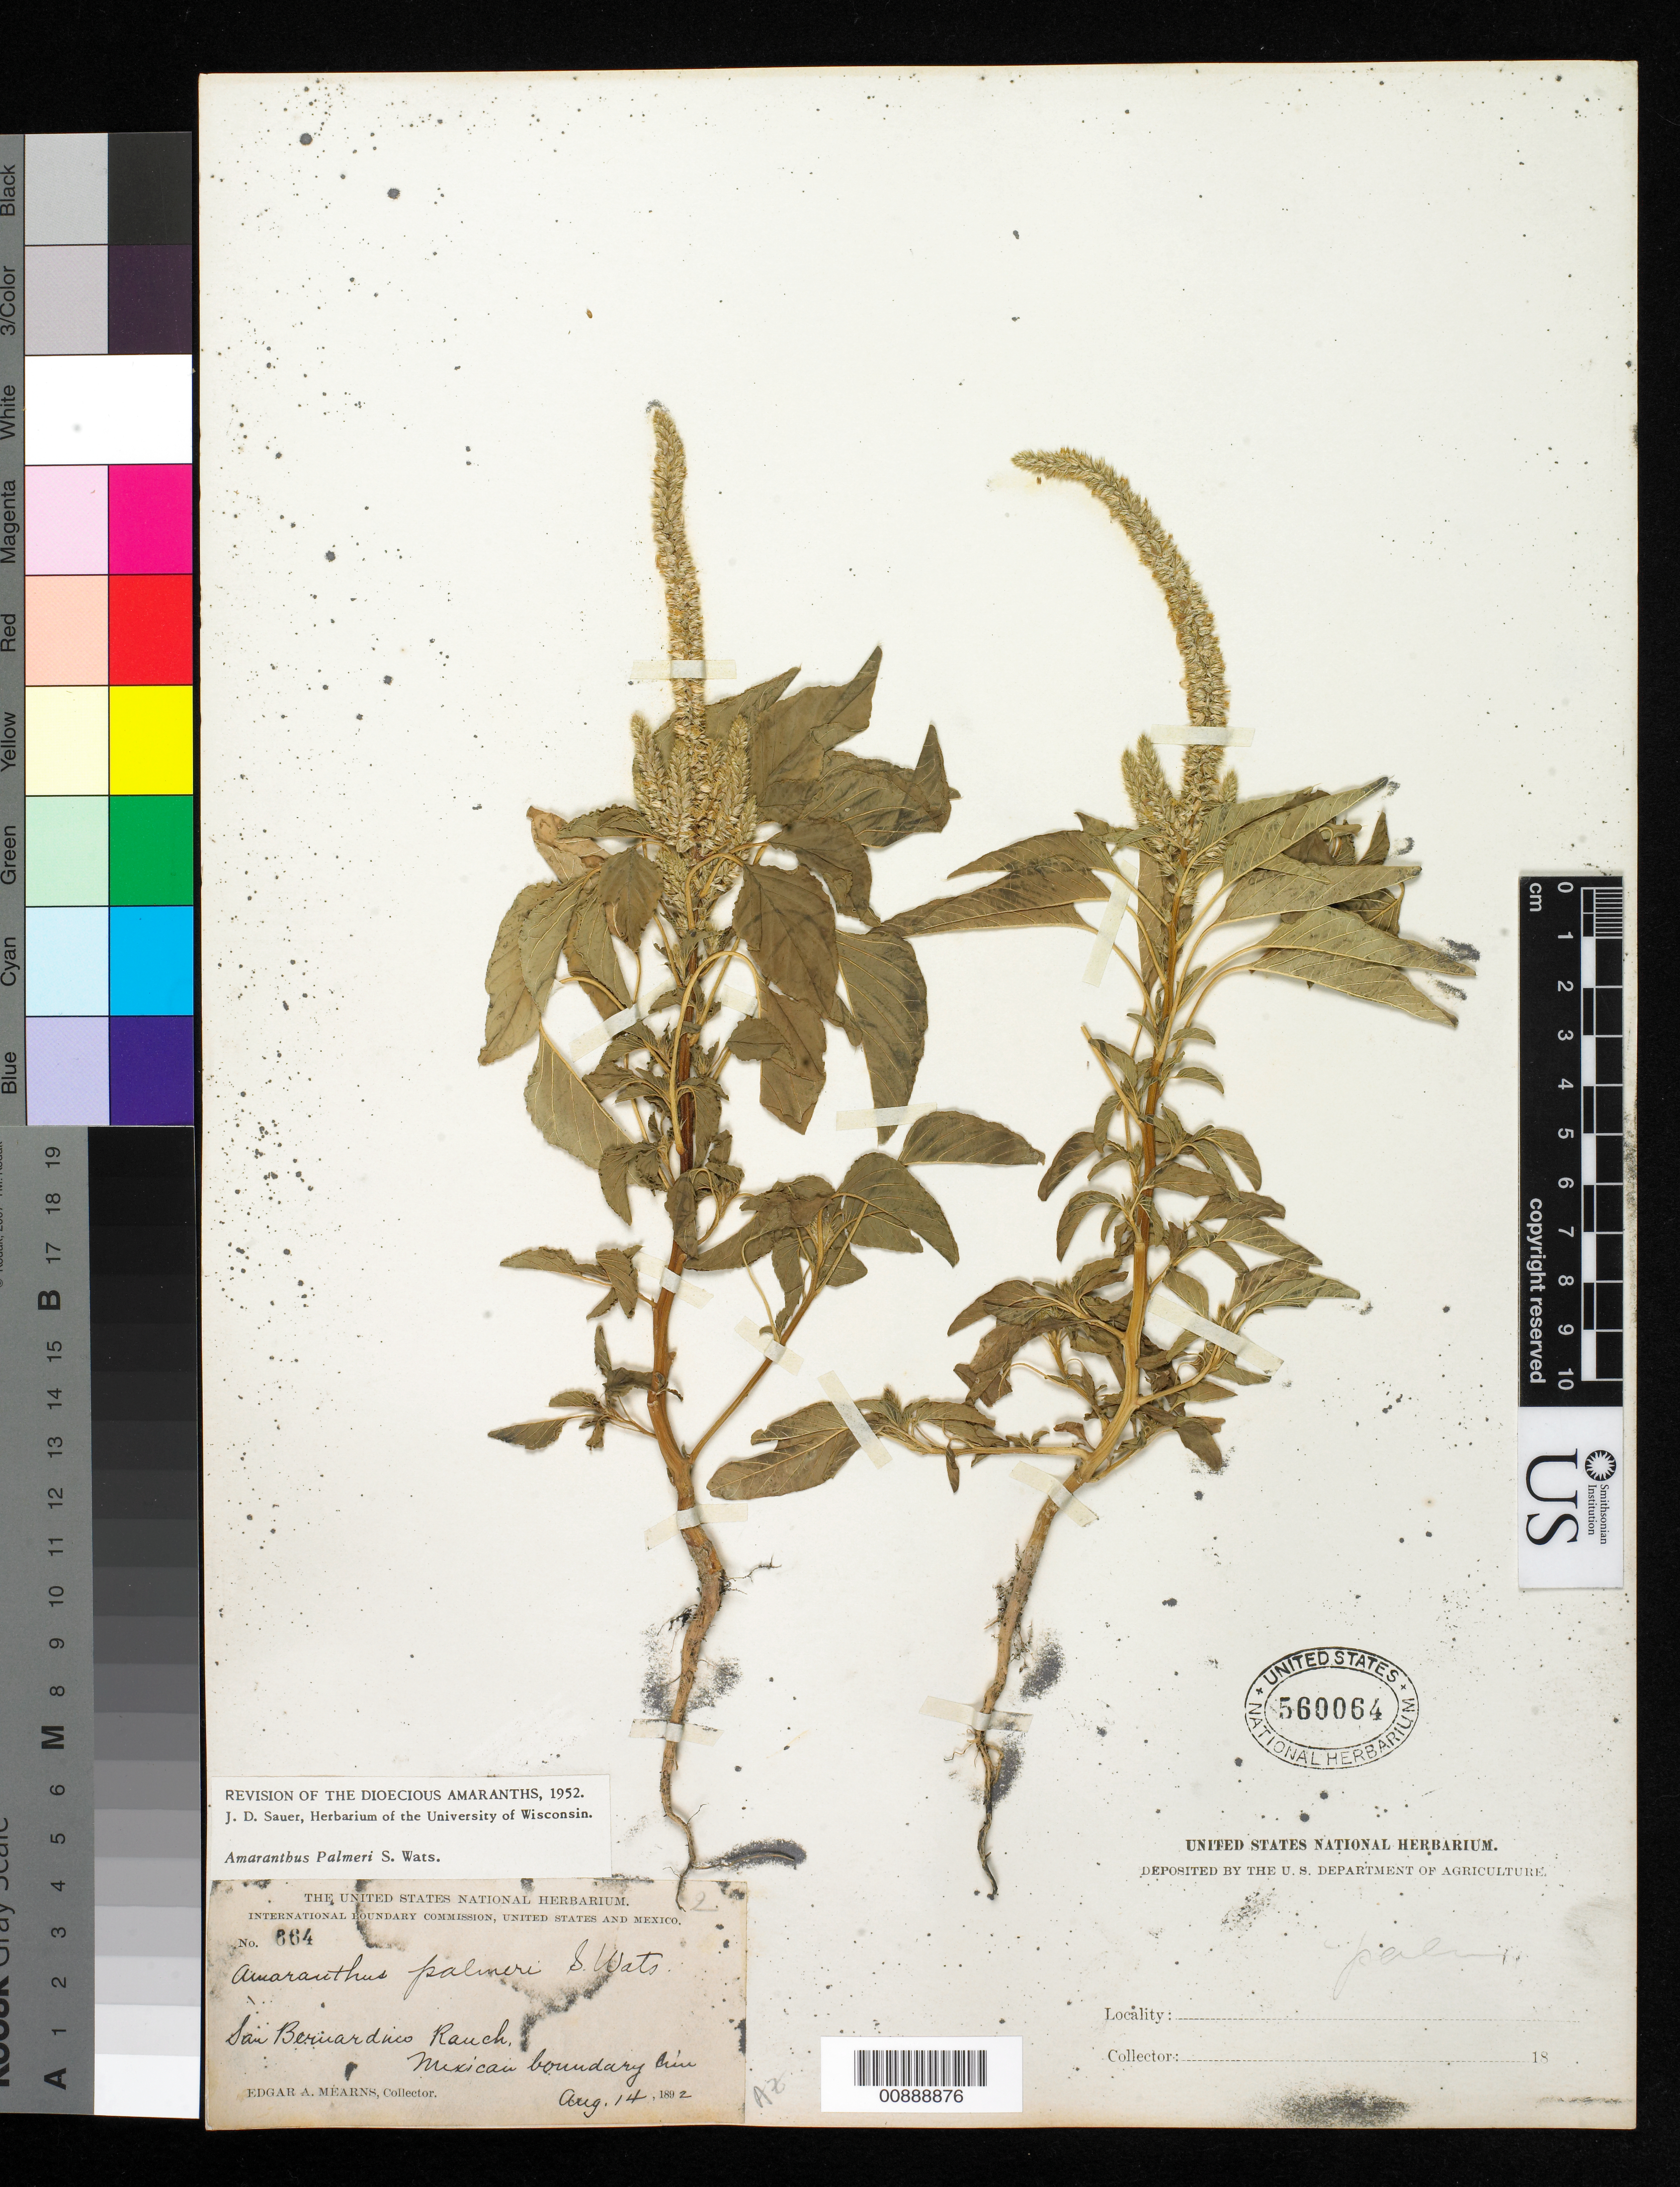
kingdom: Plantae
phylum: Tracheophyta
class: Magnoliopsida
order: Caryophyllales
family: Amaranthaceae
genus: Amaranthus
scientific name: Amaranthus palmeri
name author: S. Watson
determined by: Sauer, J. D.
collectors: E. A. Mearns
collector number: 664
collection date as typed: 14 Aug 1892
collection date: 1892-08-14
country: United States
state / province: Arizona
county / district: Cochise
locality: San Bernardino Ranch, Mexican Boundary Line.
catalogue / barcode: US 560064